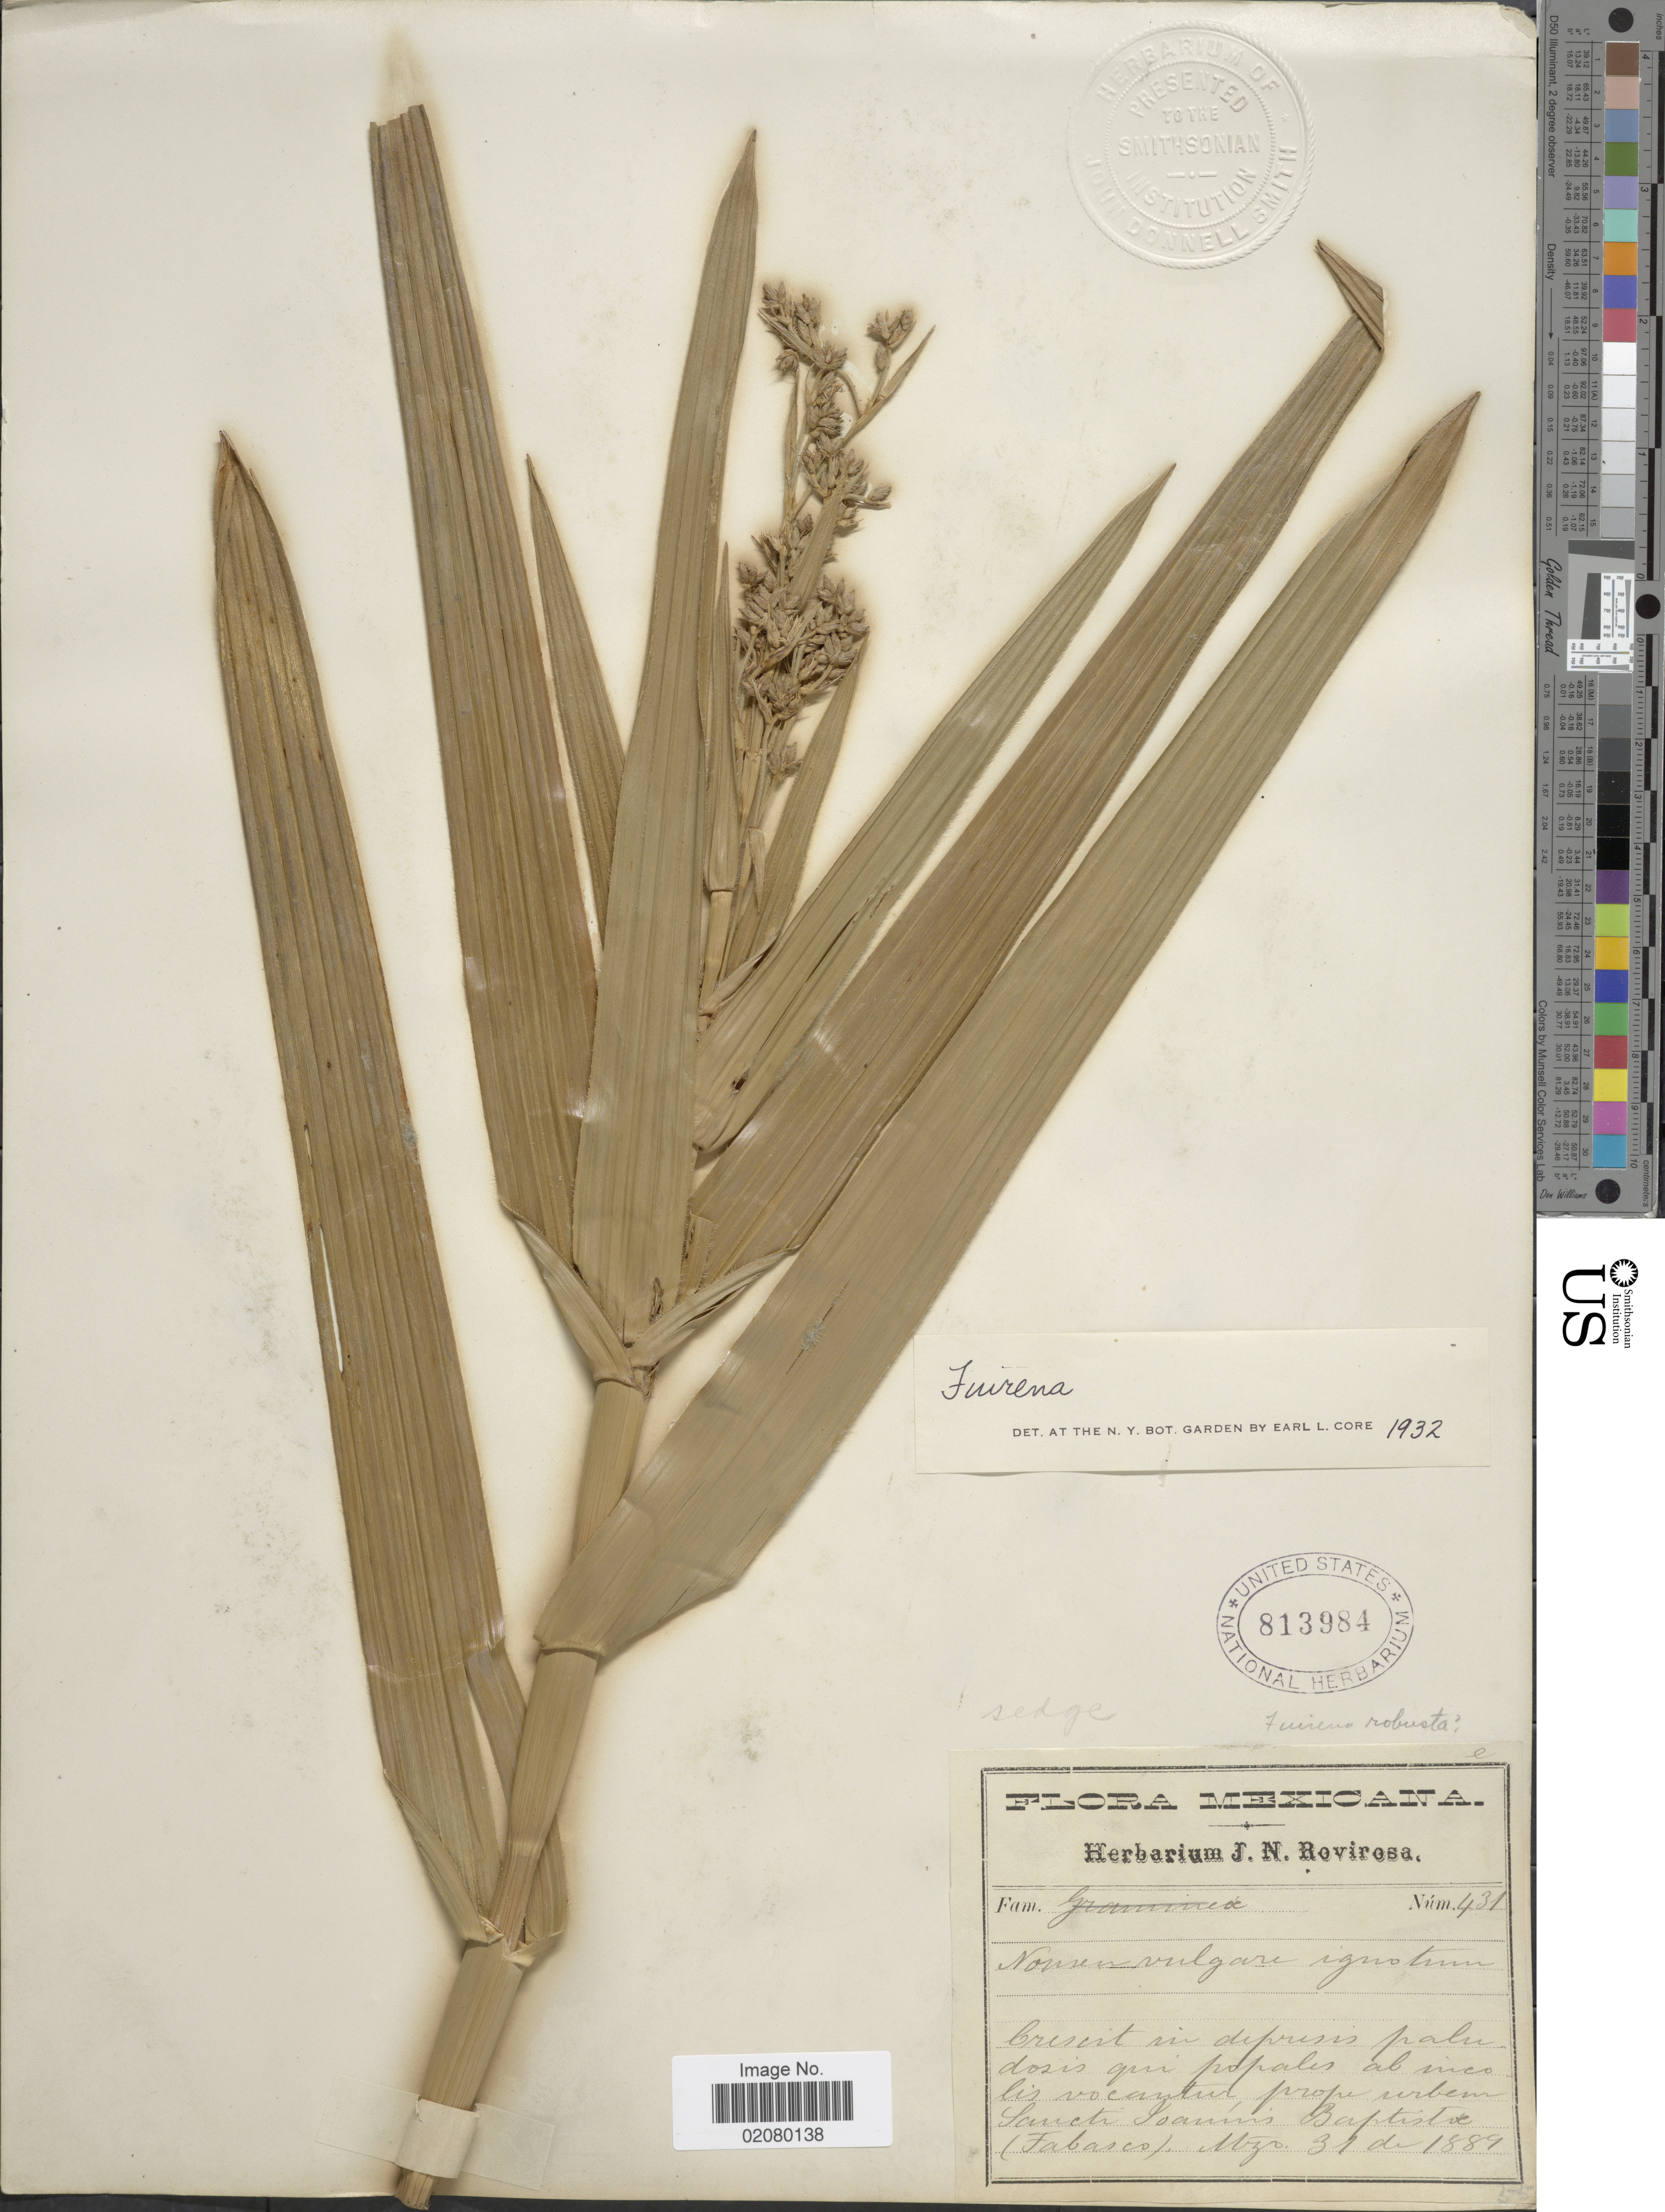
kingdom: Plantae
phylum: Tracheophyta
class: Liliopsida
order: Poales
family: Cyperaceae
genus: Fuirena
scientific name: Fuirena robusta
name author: Kunth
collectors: ex herb. J. N. Rovirosa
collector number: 431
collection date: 1889-12-31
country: Mexico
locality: Sancti Ioannis Baptistae (Tabasco)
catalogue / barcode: US 813984